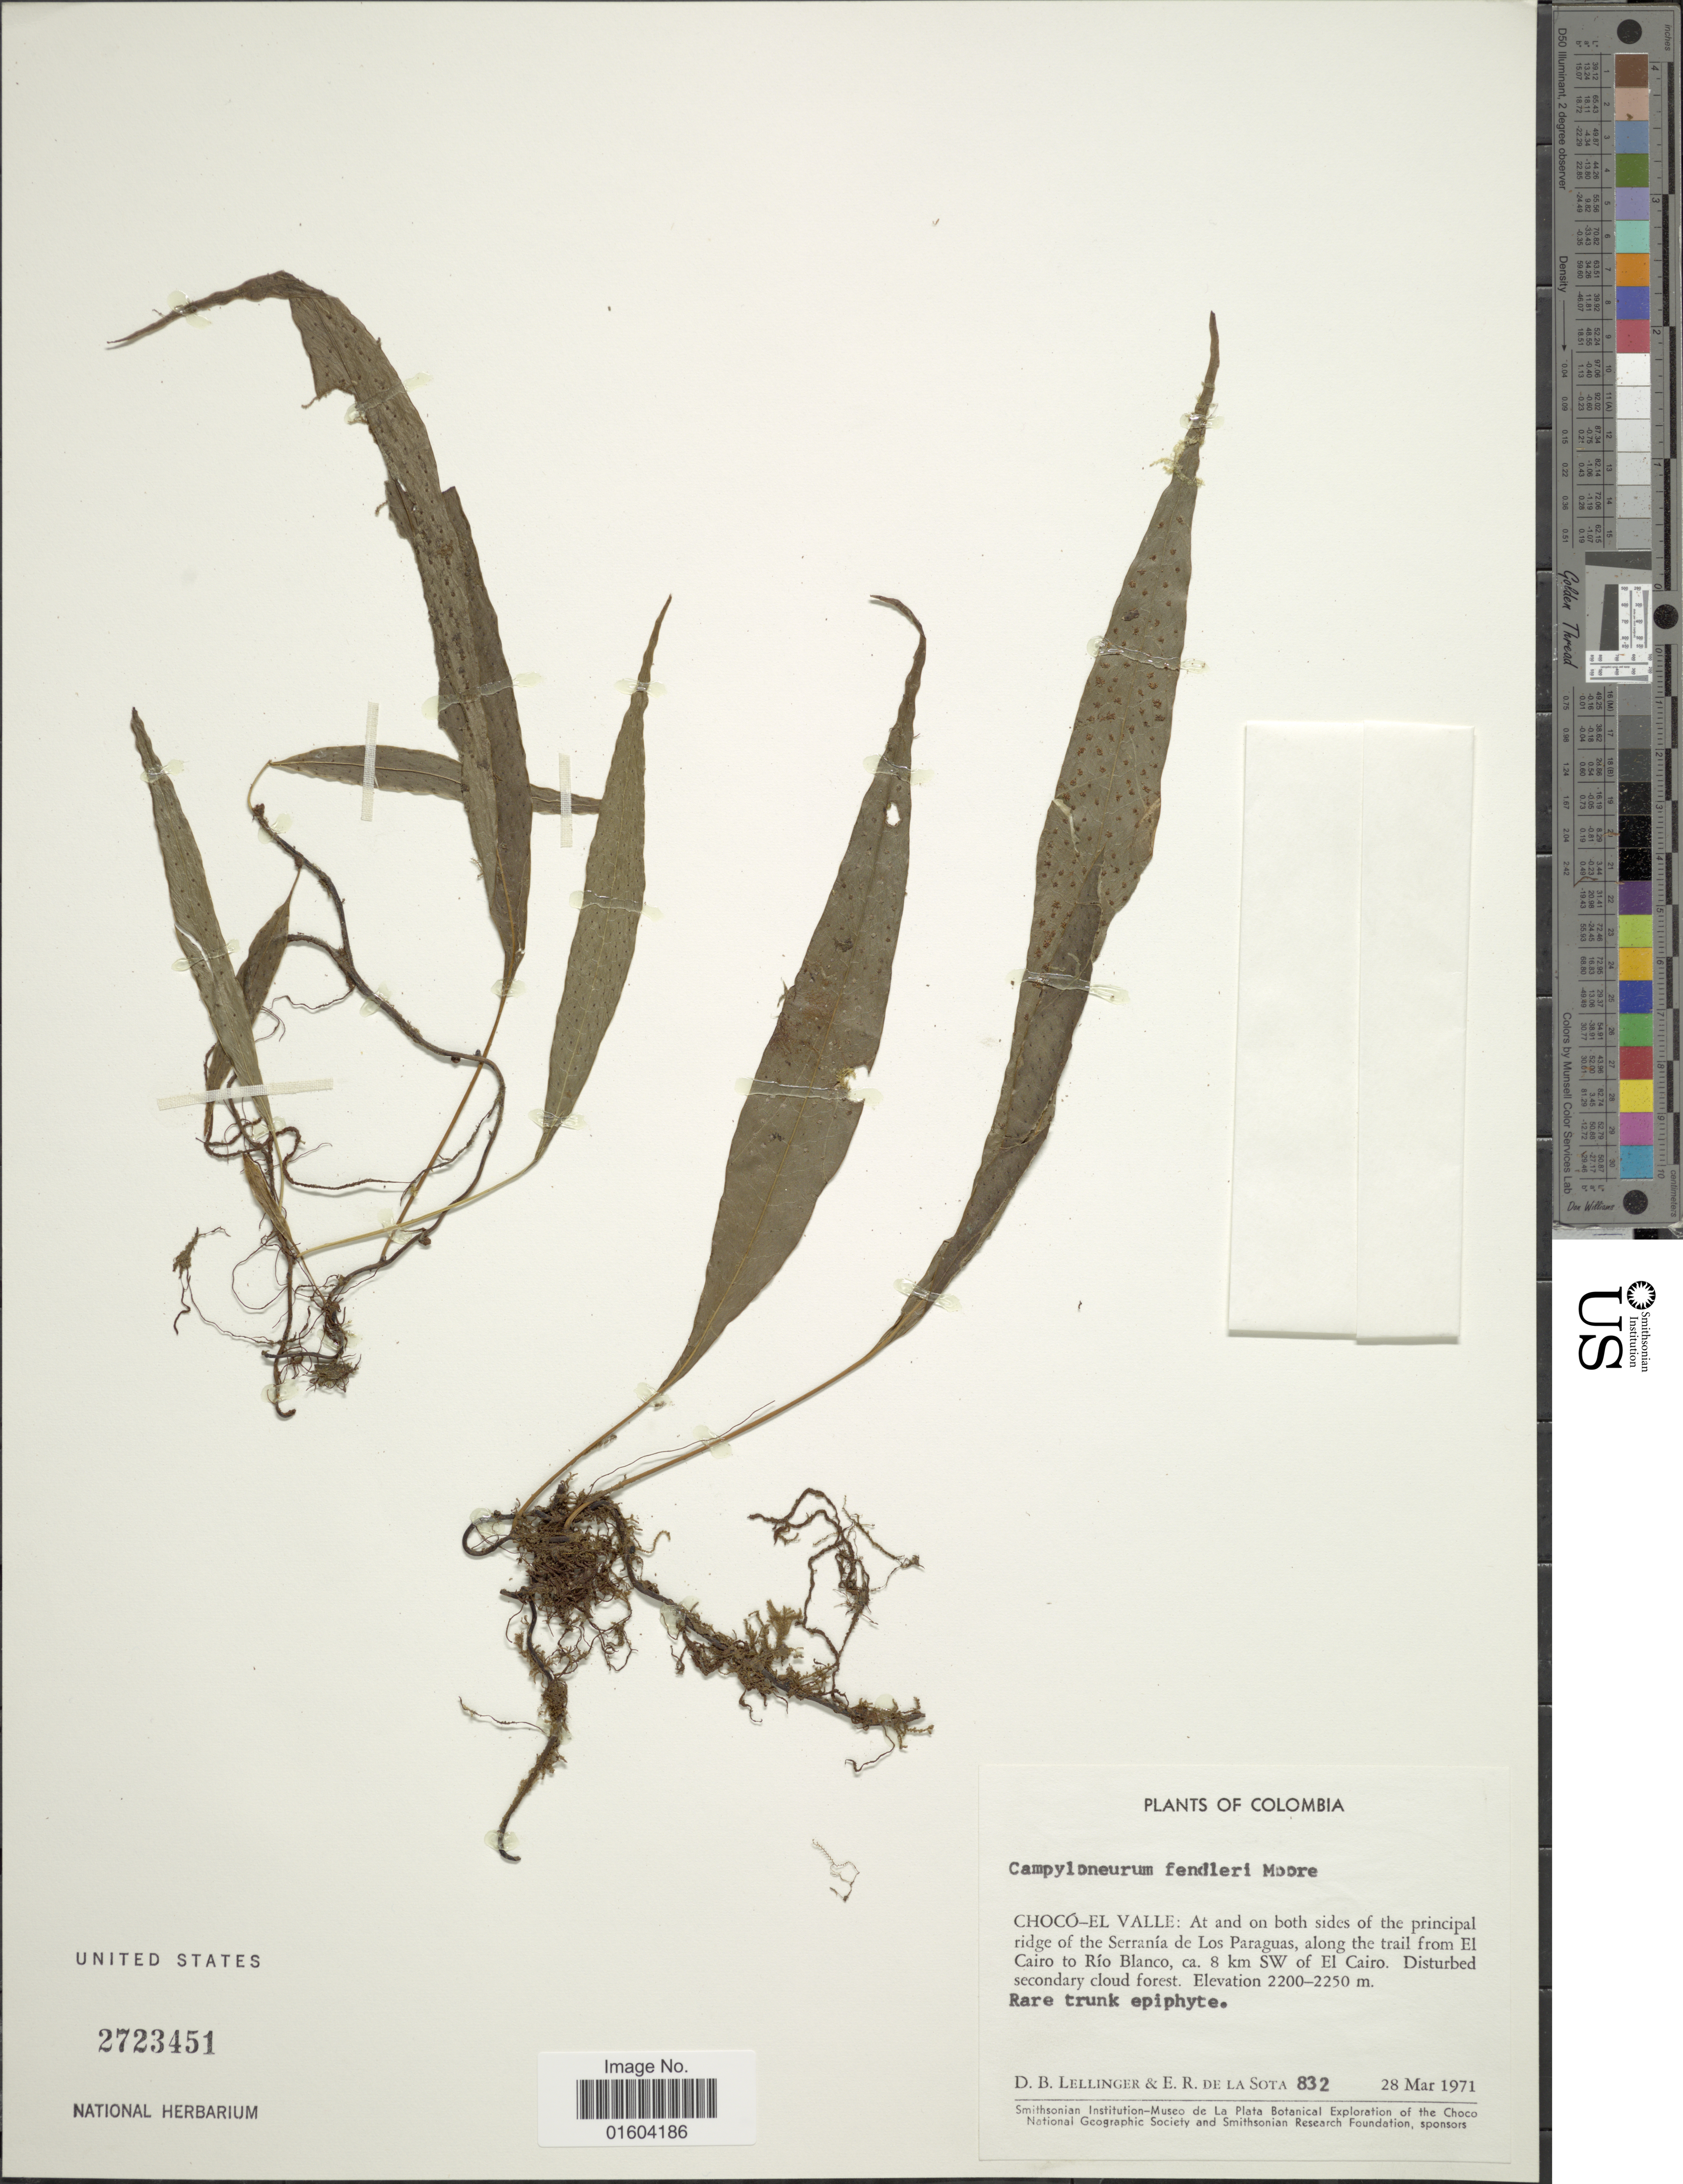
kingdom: Plantae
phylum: Tracheophyta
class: Polypodiopsida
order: Polypodiales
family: Polypodiaceae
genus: Campyloneurum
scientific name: Campyloneurum chrysopodum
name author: (Klotzsch) Fée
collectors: D. B. Lellinger & E. R. de la Sota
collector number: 832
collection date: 1971-03-28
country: Colombia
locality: Colombia. Choco - El Valle: at and on both sides of the principal ridge of the Serrania de Los Paraguas, along the trail from El Cairo to Rio Blanco, ca. 8 km SW of El Cairo.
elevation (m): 2200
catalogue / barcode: US 2723451